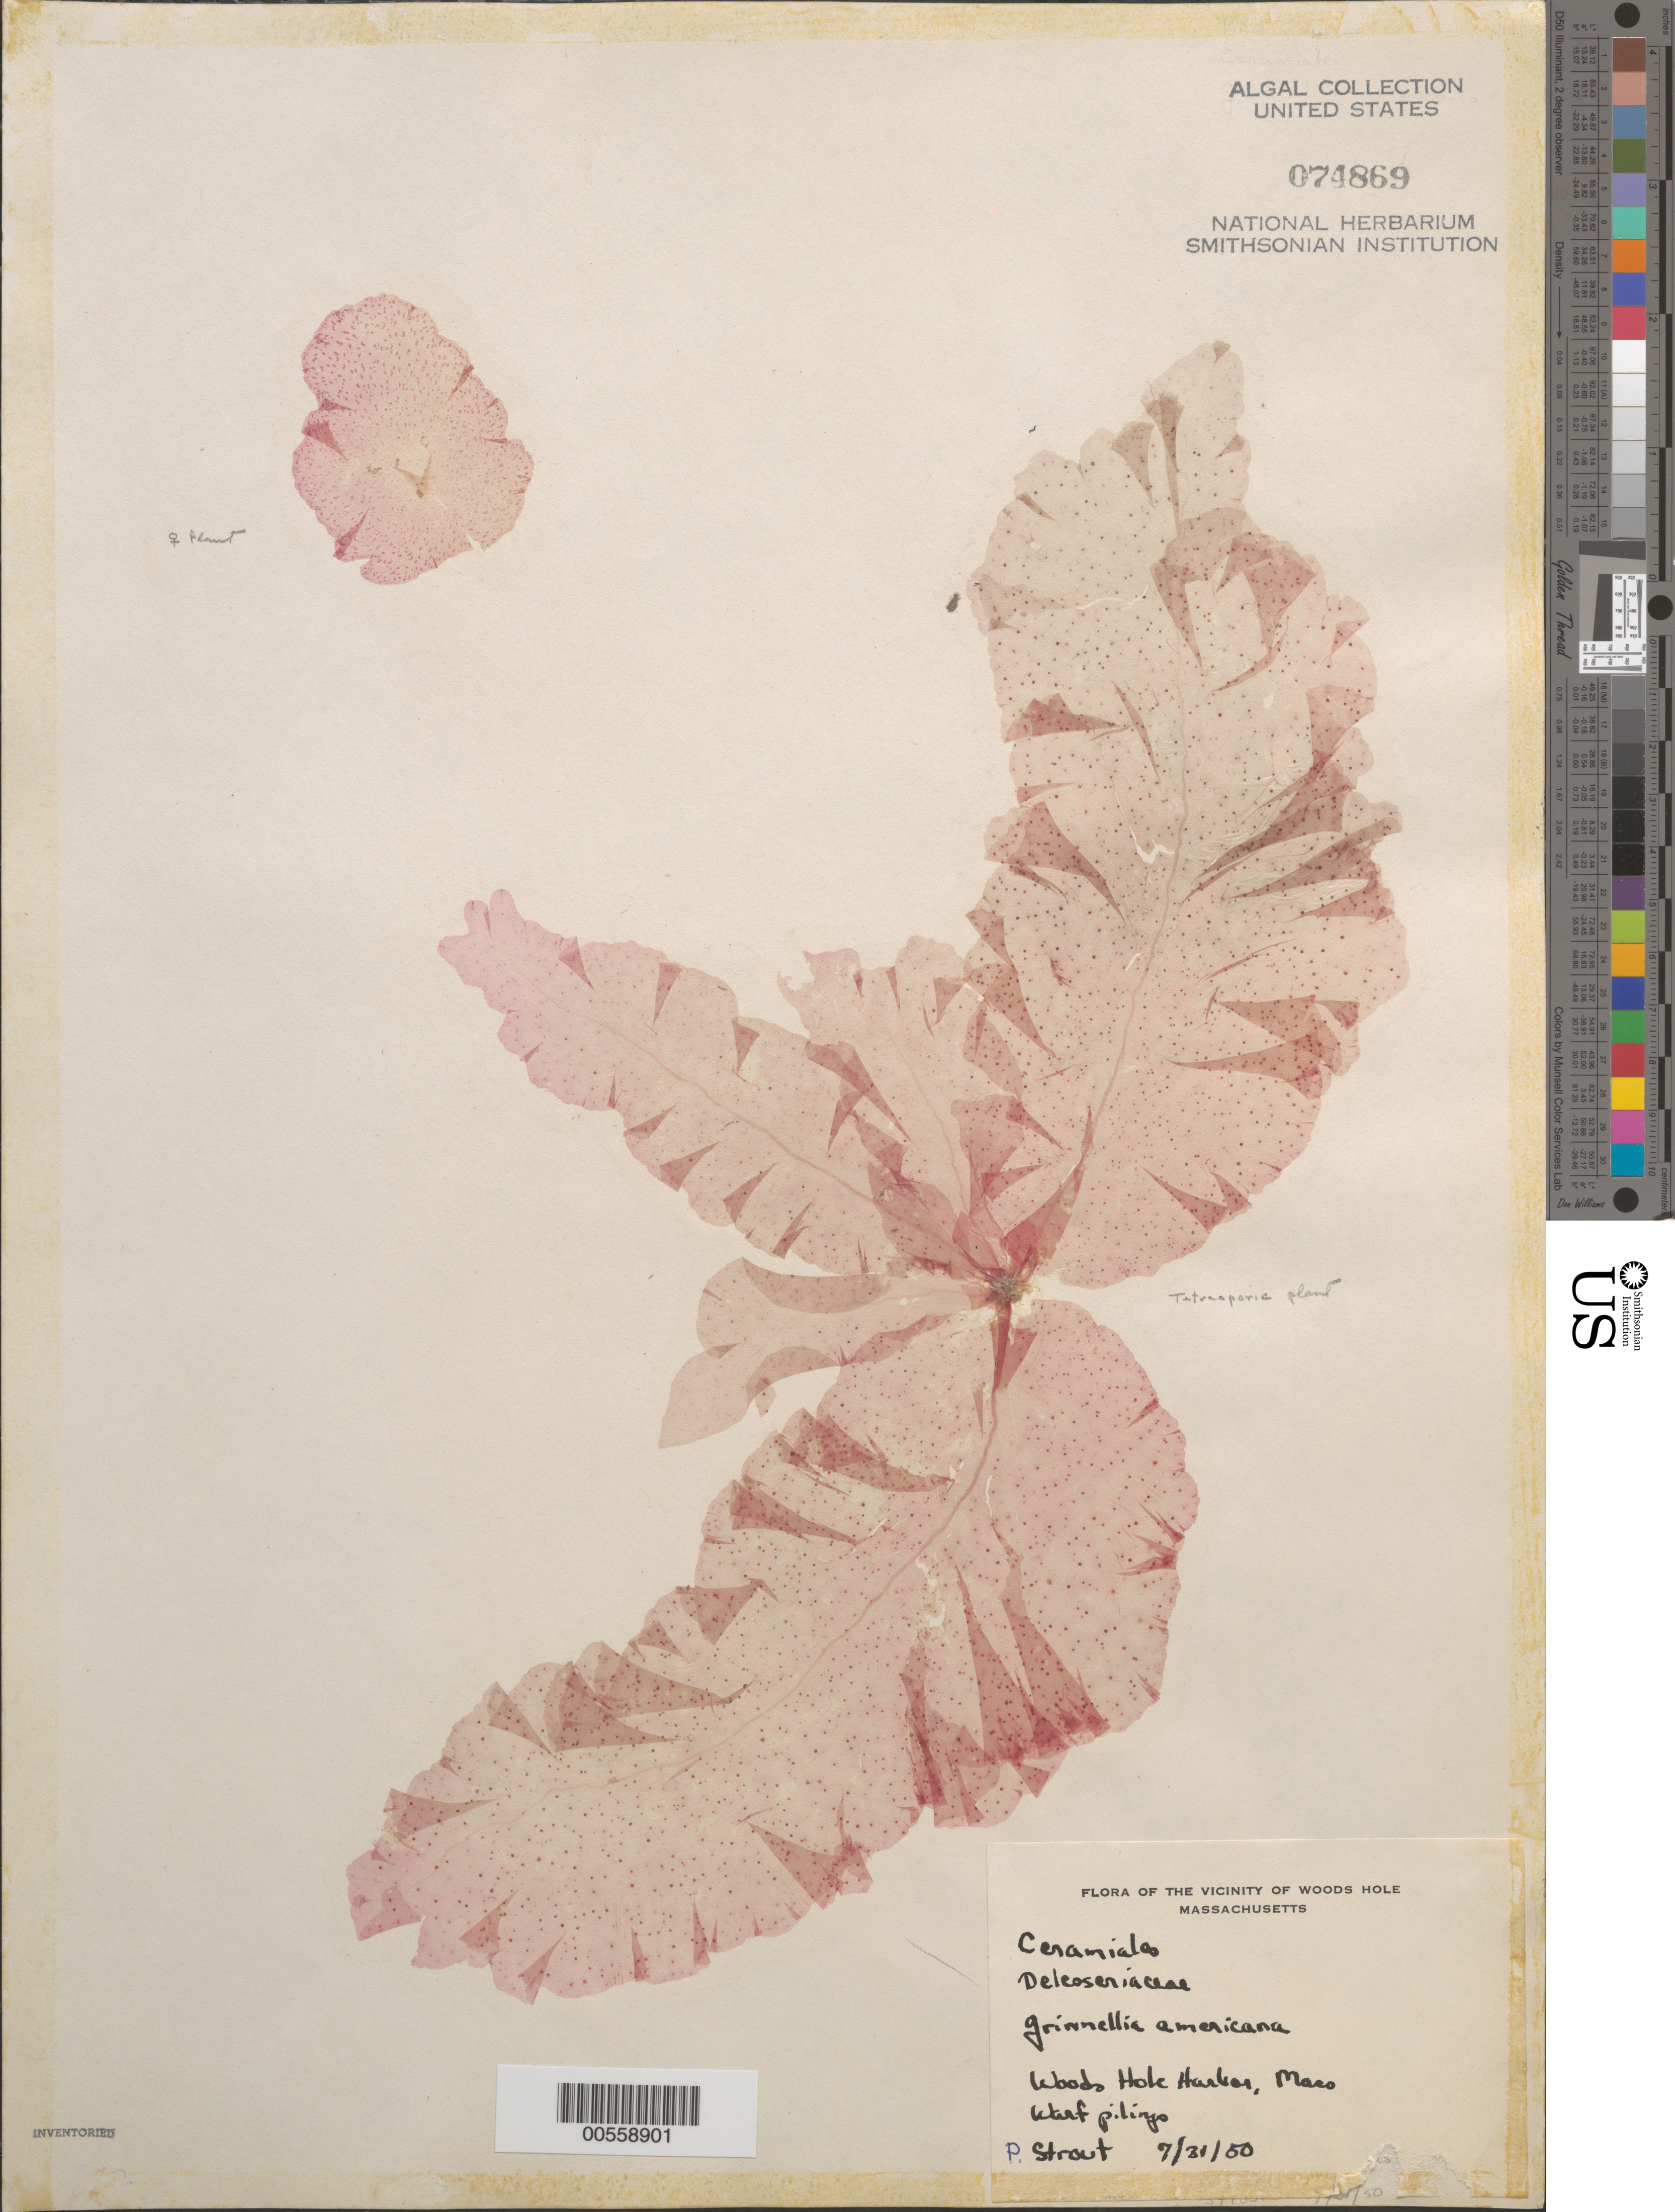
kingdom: Plantae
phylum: Rhodophyta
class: Florideophyceae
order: Ceramiales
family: Delesseriaceae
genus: Grinnellia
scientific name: Grinnellia americana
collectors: P. Strout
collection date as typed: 31 Jul 1950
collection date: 1950-07-31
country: United States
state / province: Massachusetts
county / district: Barnstable County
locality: Woods Hole Harbor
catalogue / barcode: US 74869